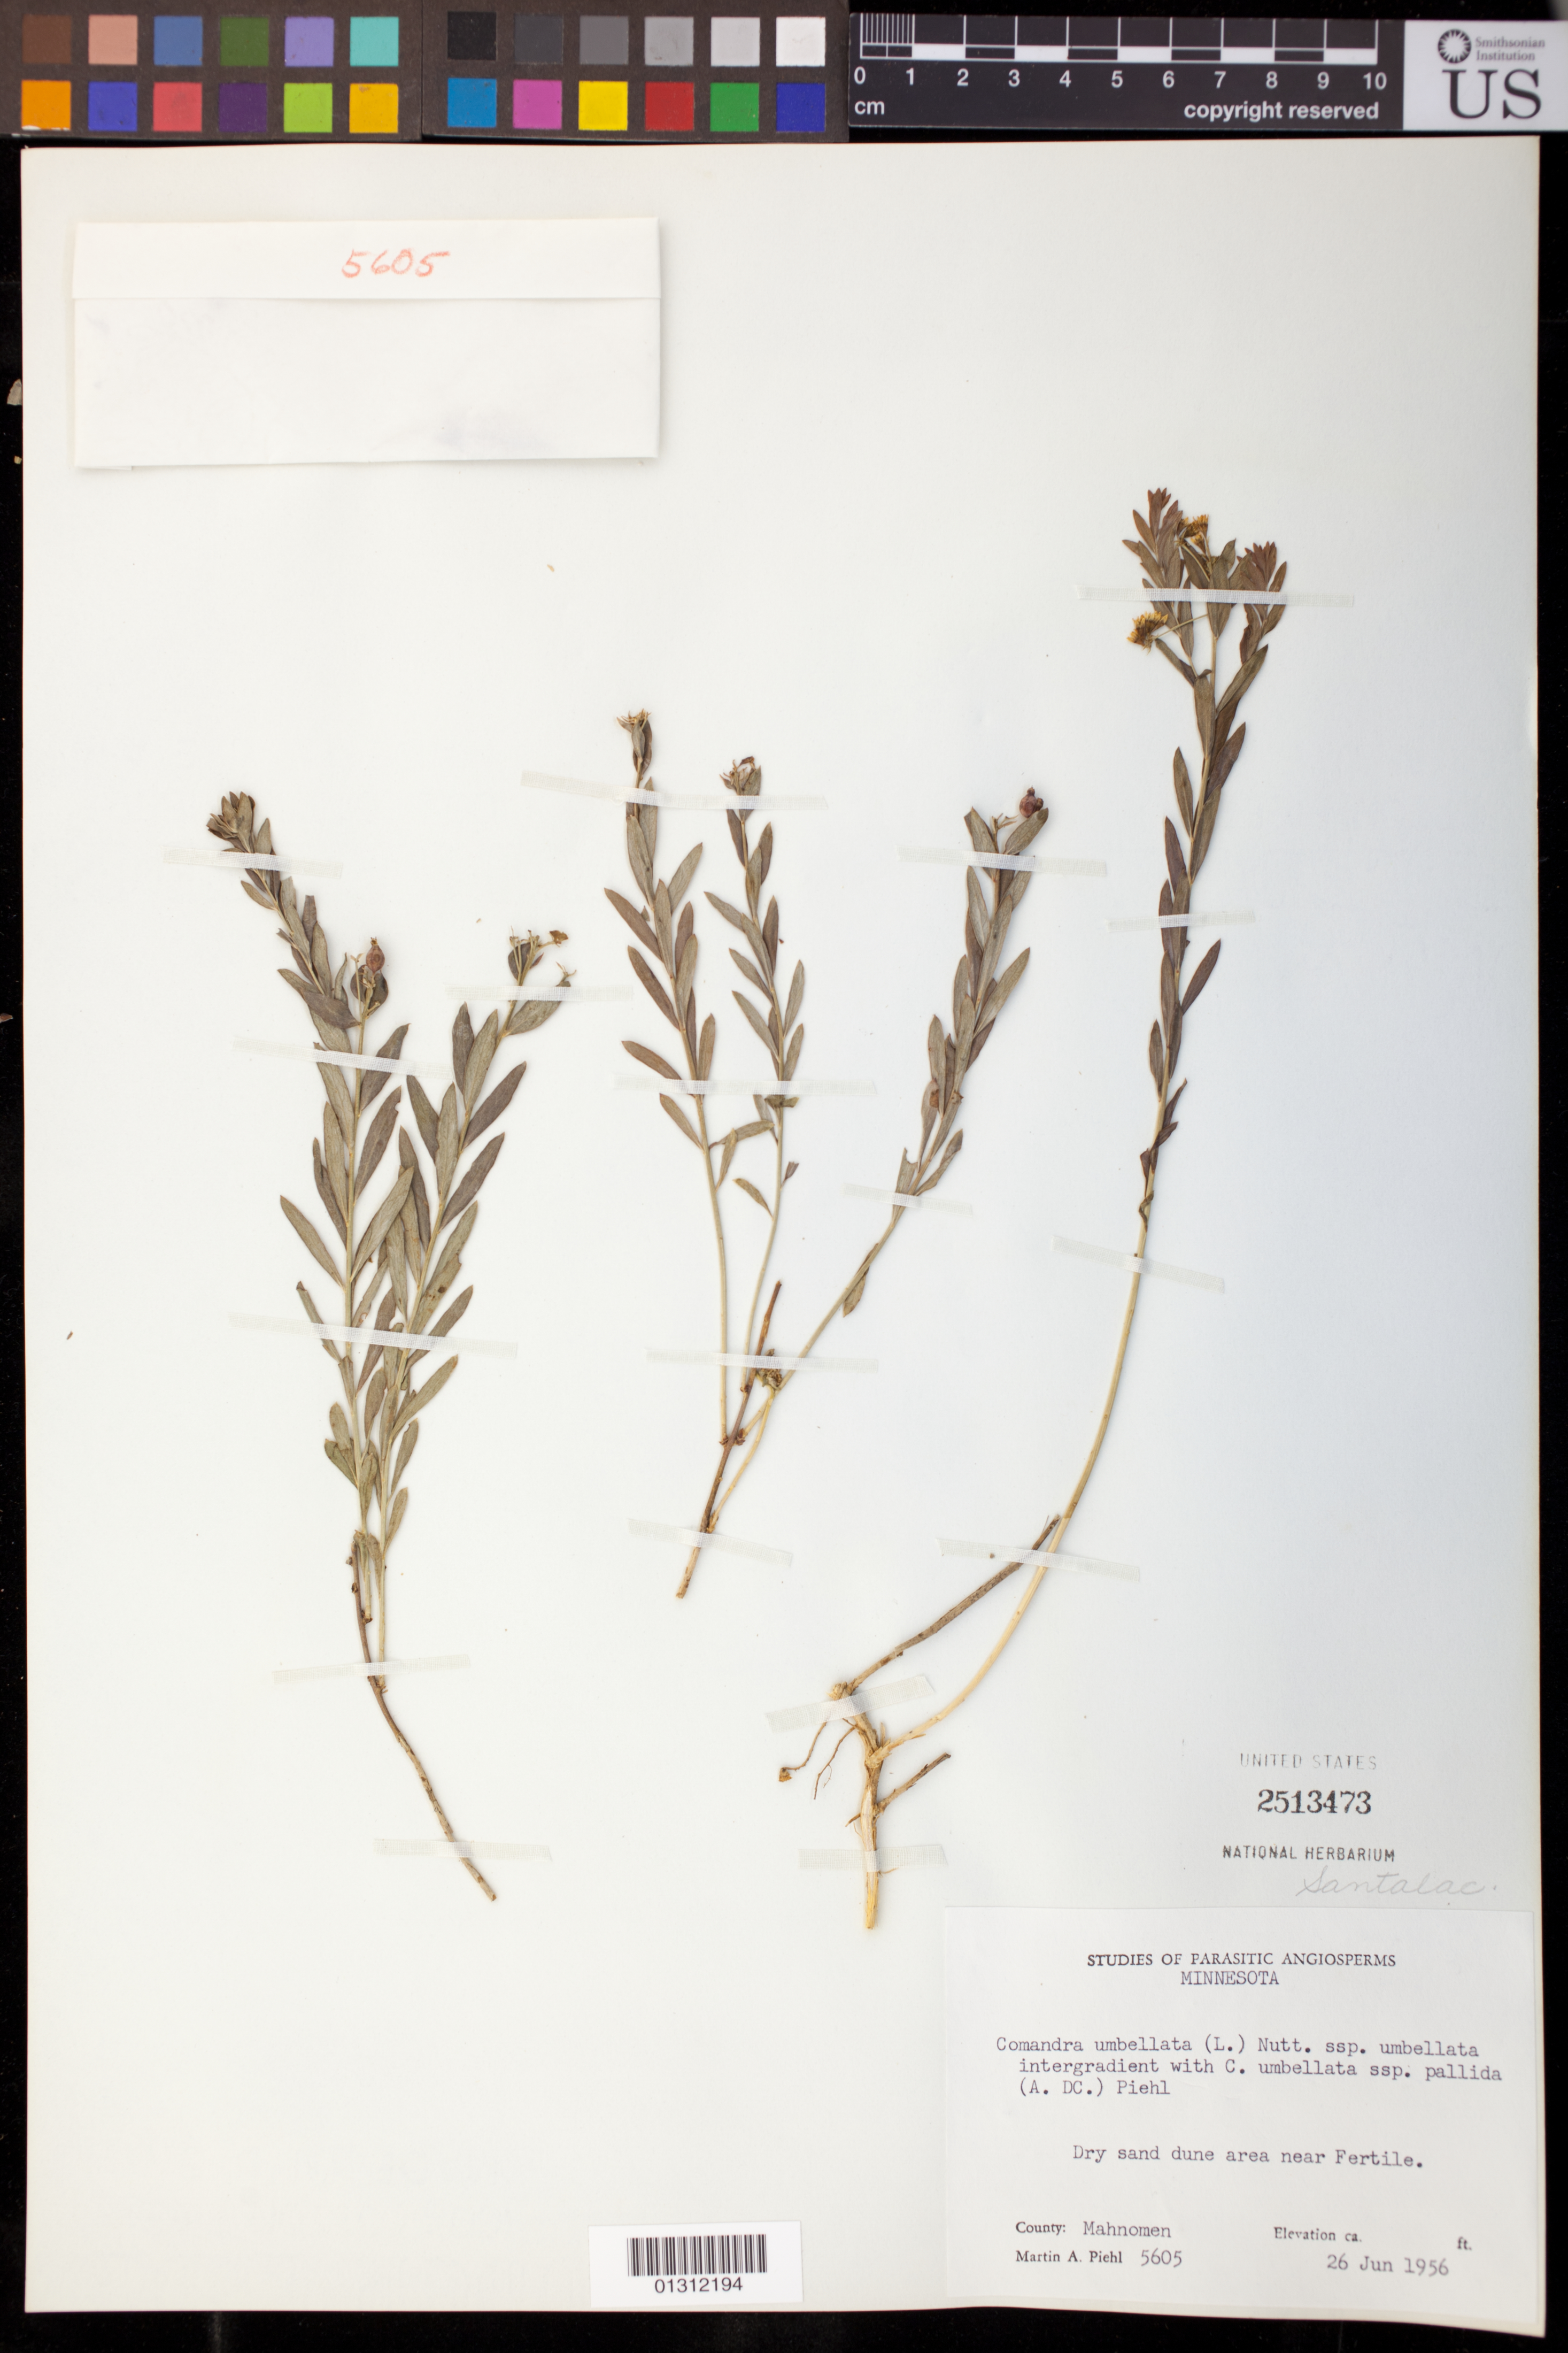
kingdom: Plantae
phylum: Tracheophyta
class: Magnoliopsida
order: Santalales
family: Comandraceae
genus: Comandra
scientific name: Comandra umbellata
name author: (L.) Nutt.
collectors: M. Piehl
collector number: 5605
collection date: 1956-06-26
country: United States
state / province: Minnesota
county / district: Mahnomen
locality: near Fertile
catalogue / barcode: US 2513473